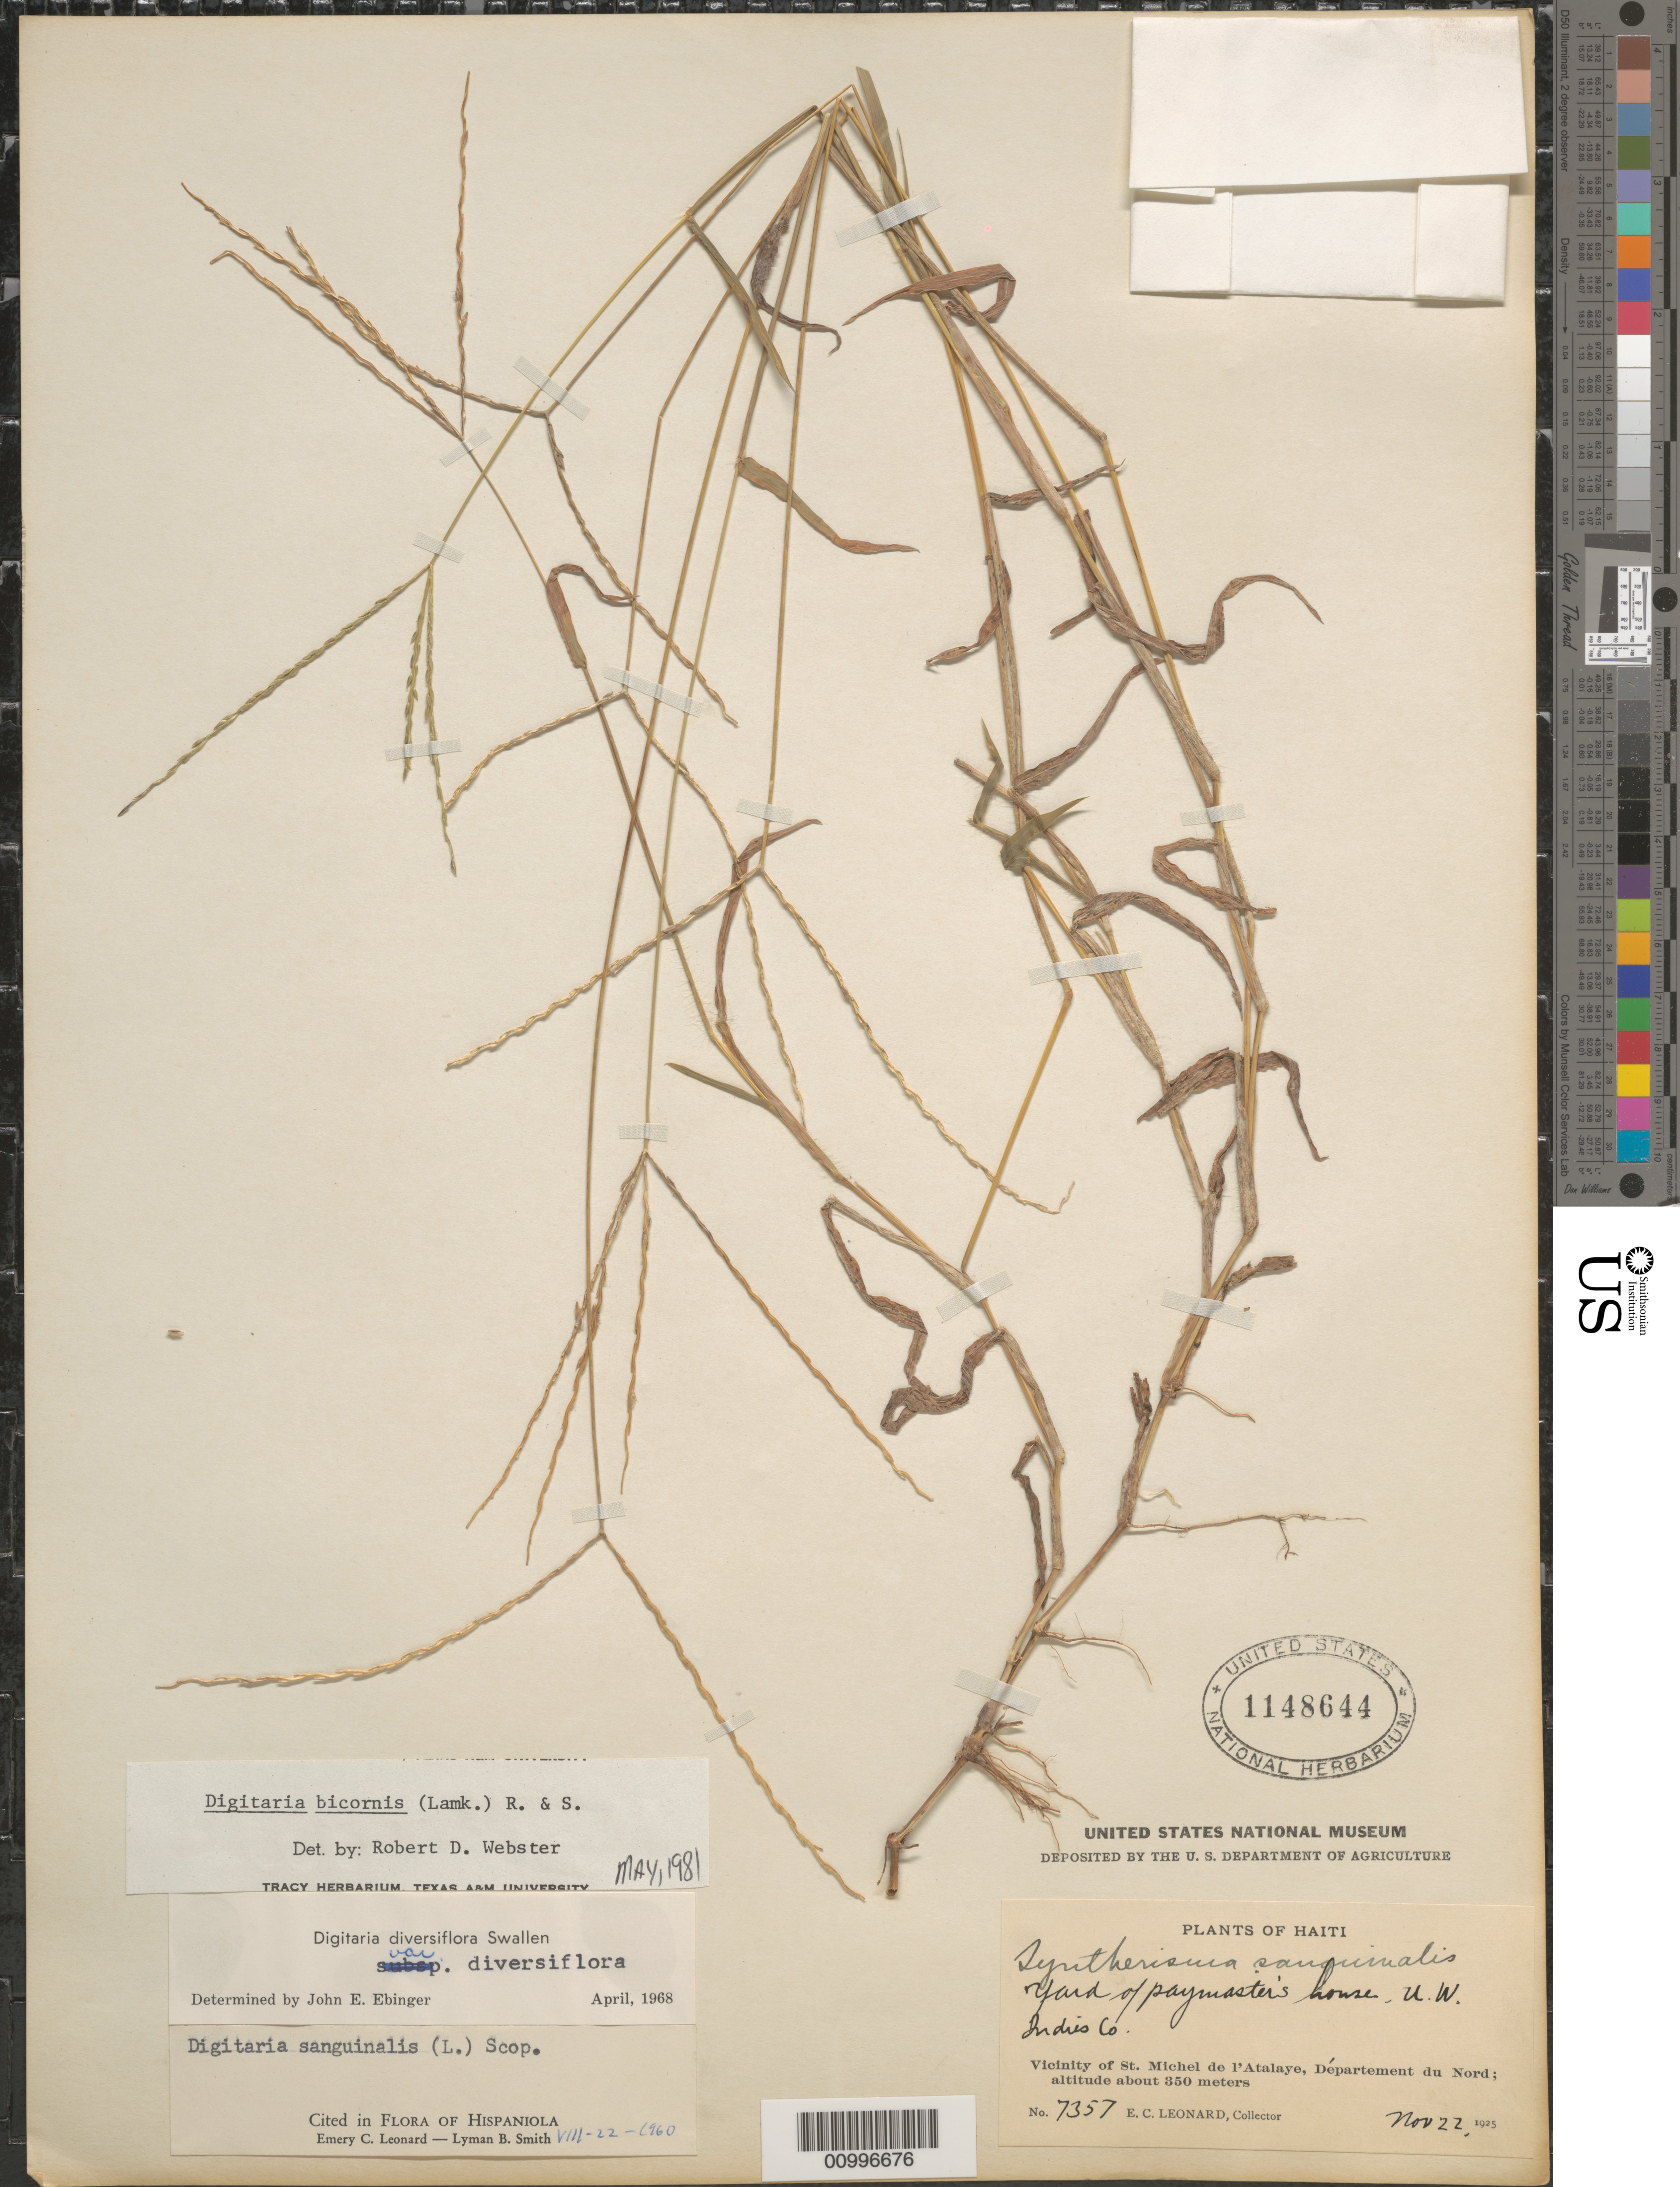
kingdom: Plantae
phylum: Tracheophyta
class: Liliopsida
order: Poales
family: Poaceae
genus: Digitaria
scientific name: Digitaria bicornis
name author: (Lam.) Roem. & Schult.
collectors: E. C. Leonard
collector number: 7357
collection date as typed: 22 Nov 1925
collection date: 1925-11-22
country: Haiti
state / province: Nord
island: Hispaniola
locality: Vicinity of St. Michel de l'Atalaye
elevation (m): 350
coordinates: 0 N, 0 E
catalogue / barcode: US 1148644